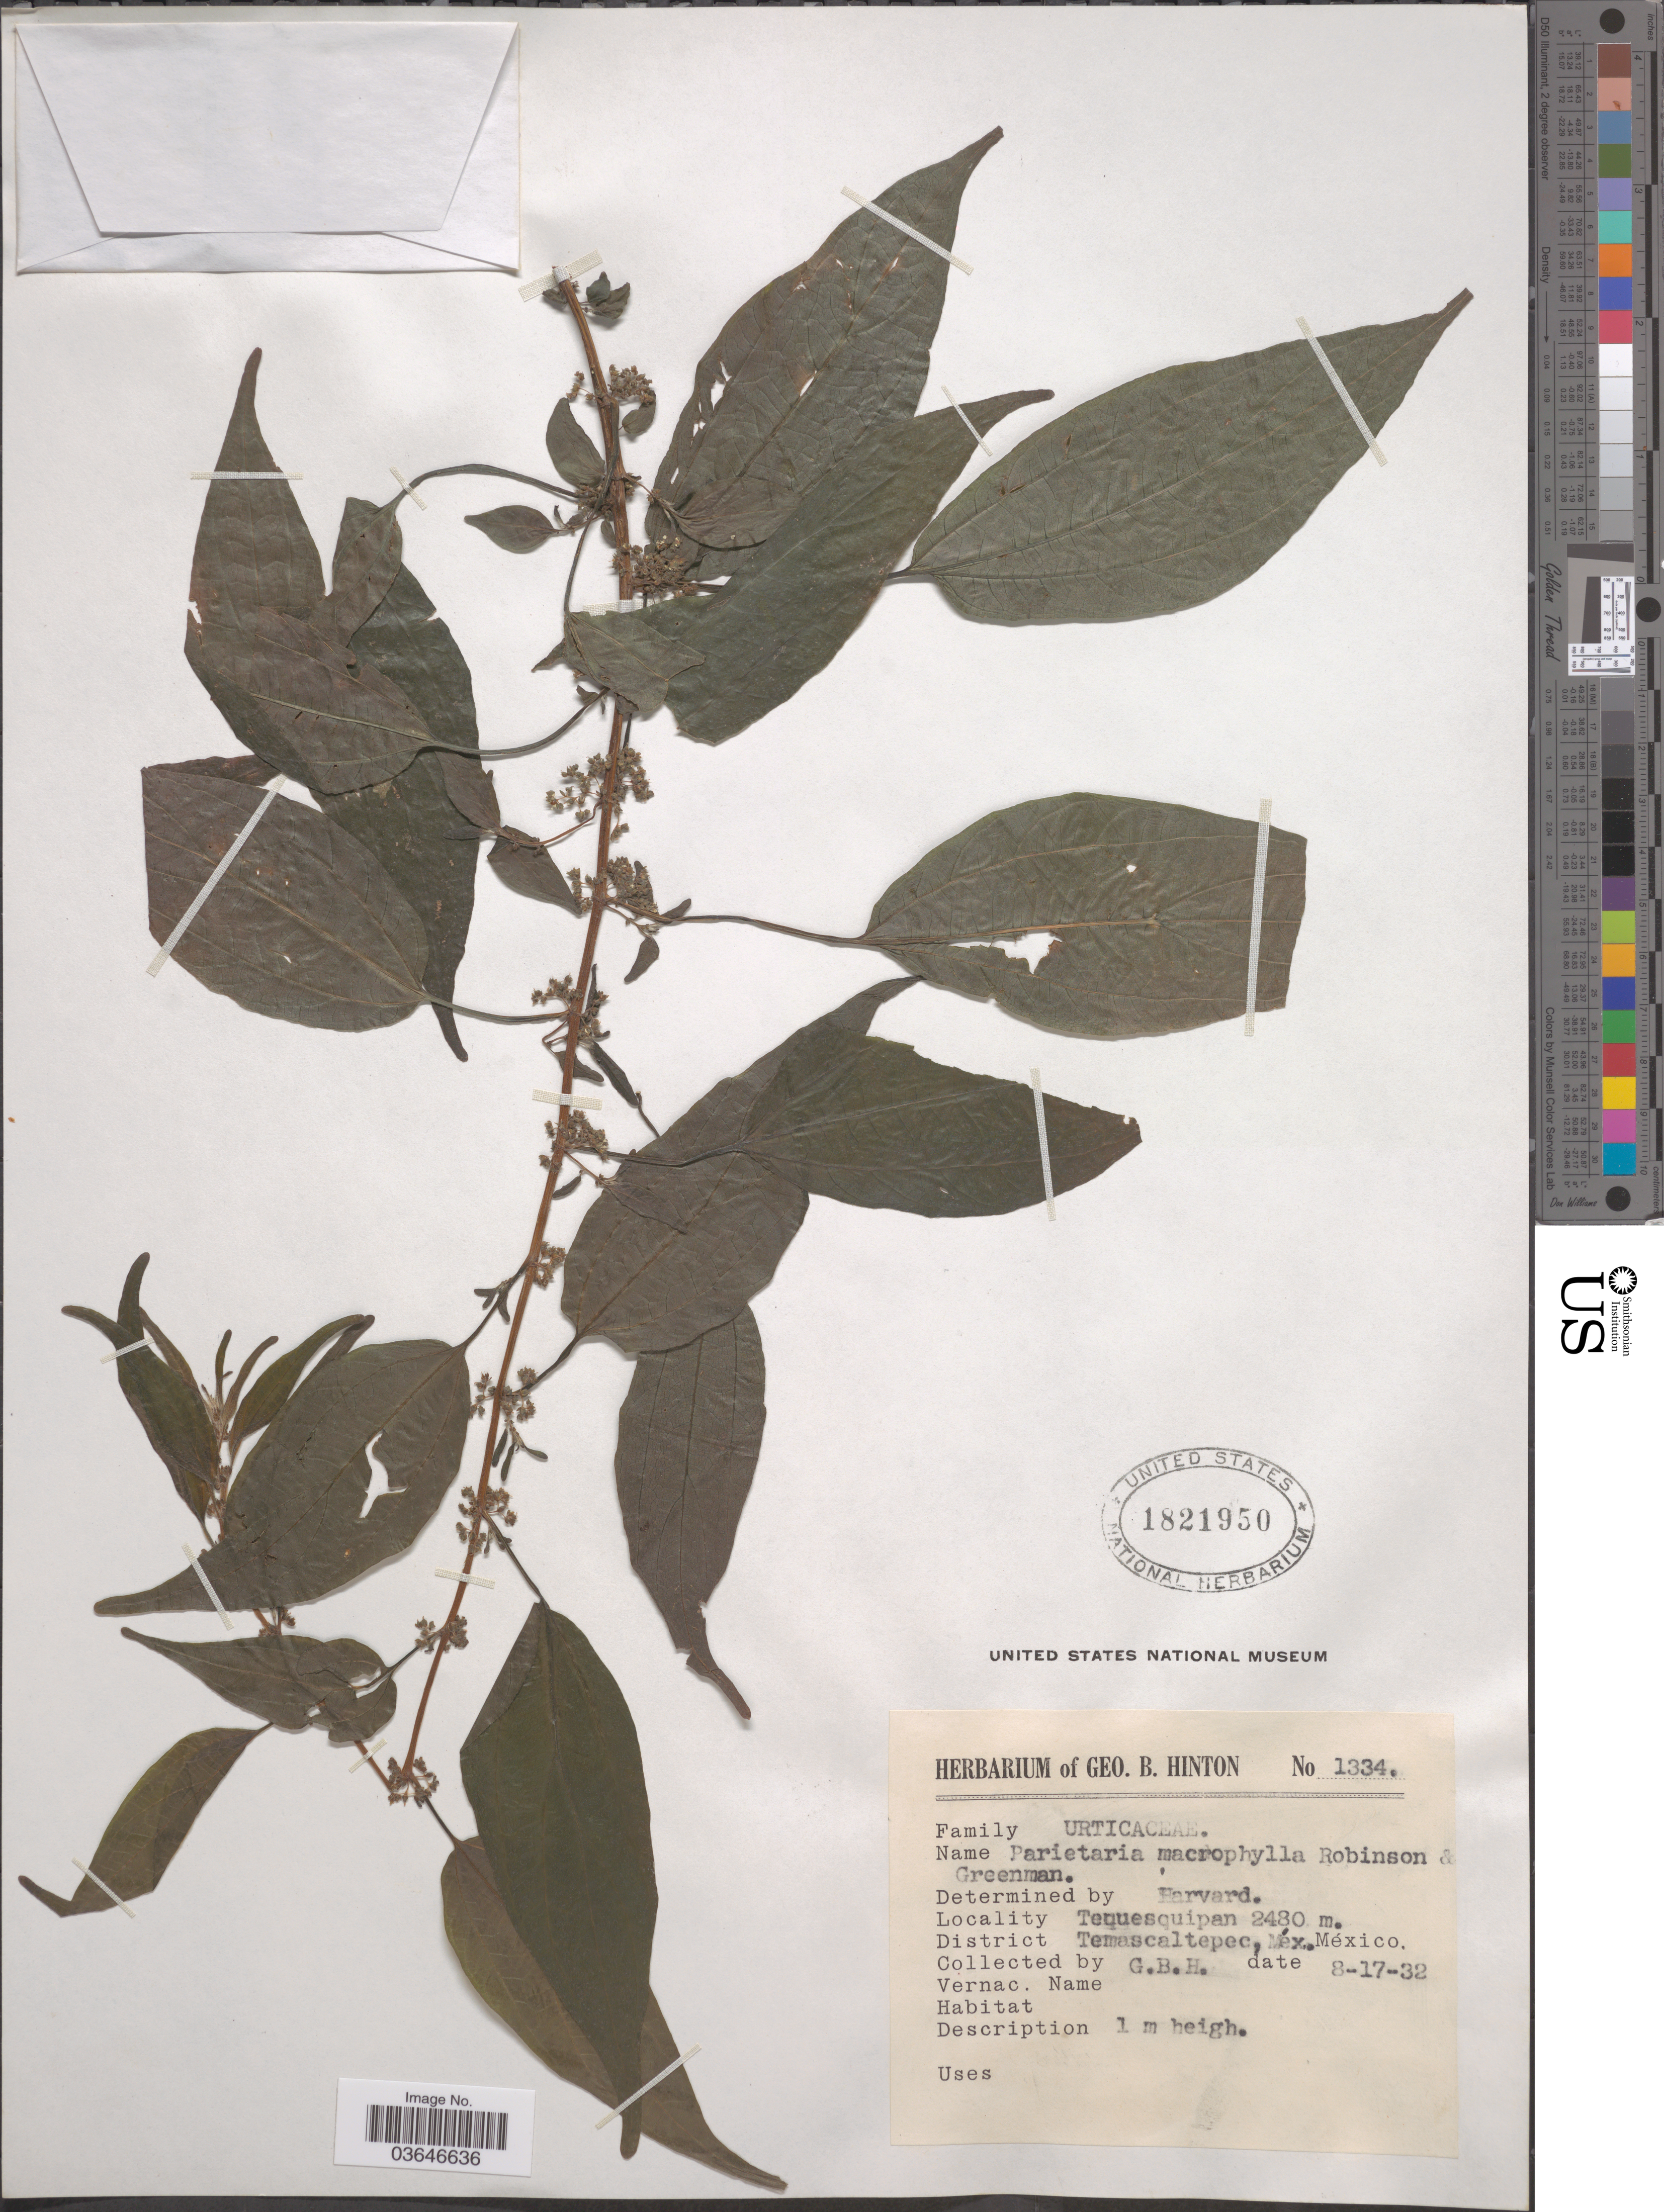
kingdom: Plantae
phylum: Tracheophyta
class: Magnoliopsida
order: Rosales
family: Urticaceae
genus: Parietaria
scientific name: Parietaria macrophylla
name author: B.L. Rob. & Greenm.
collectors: G. B. Hinton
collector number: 1334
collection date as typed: Transcribed d/m/y: 17/8/32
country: Mexico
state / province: México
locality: Tequesquipan. District Temascaltepec.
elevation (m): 2480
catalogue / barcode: US 1821950